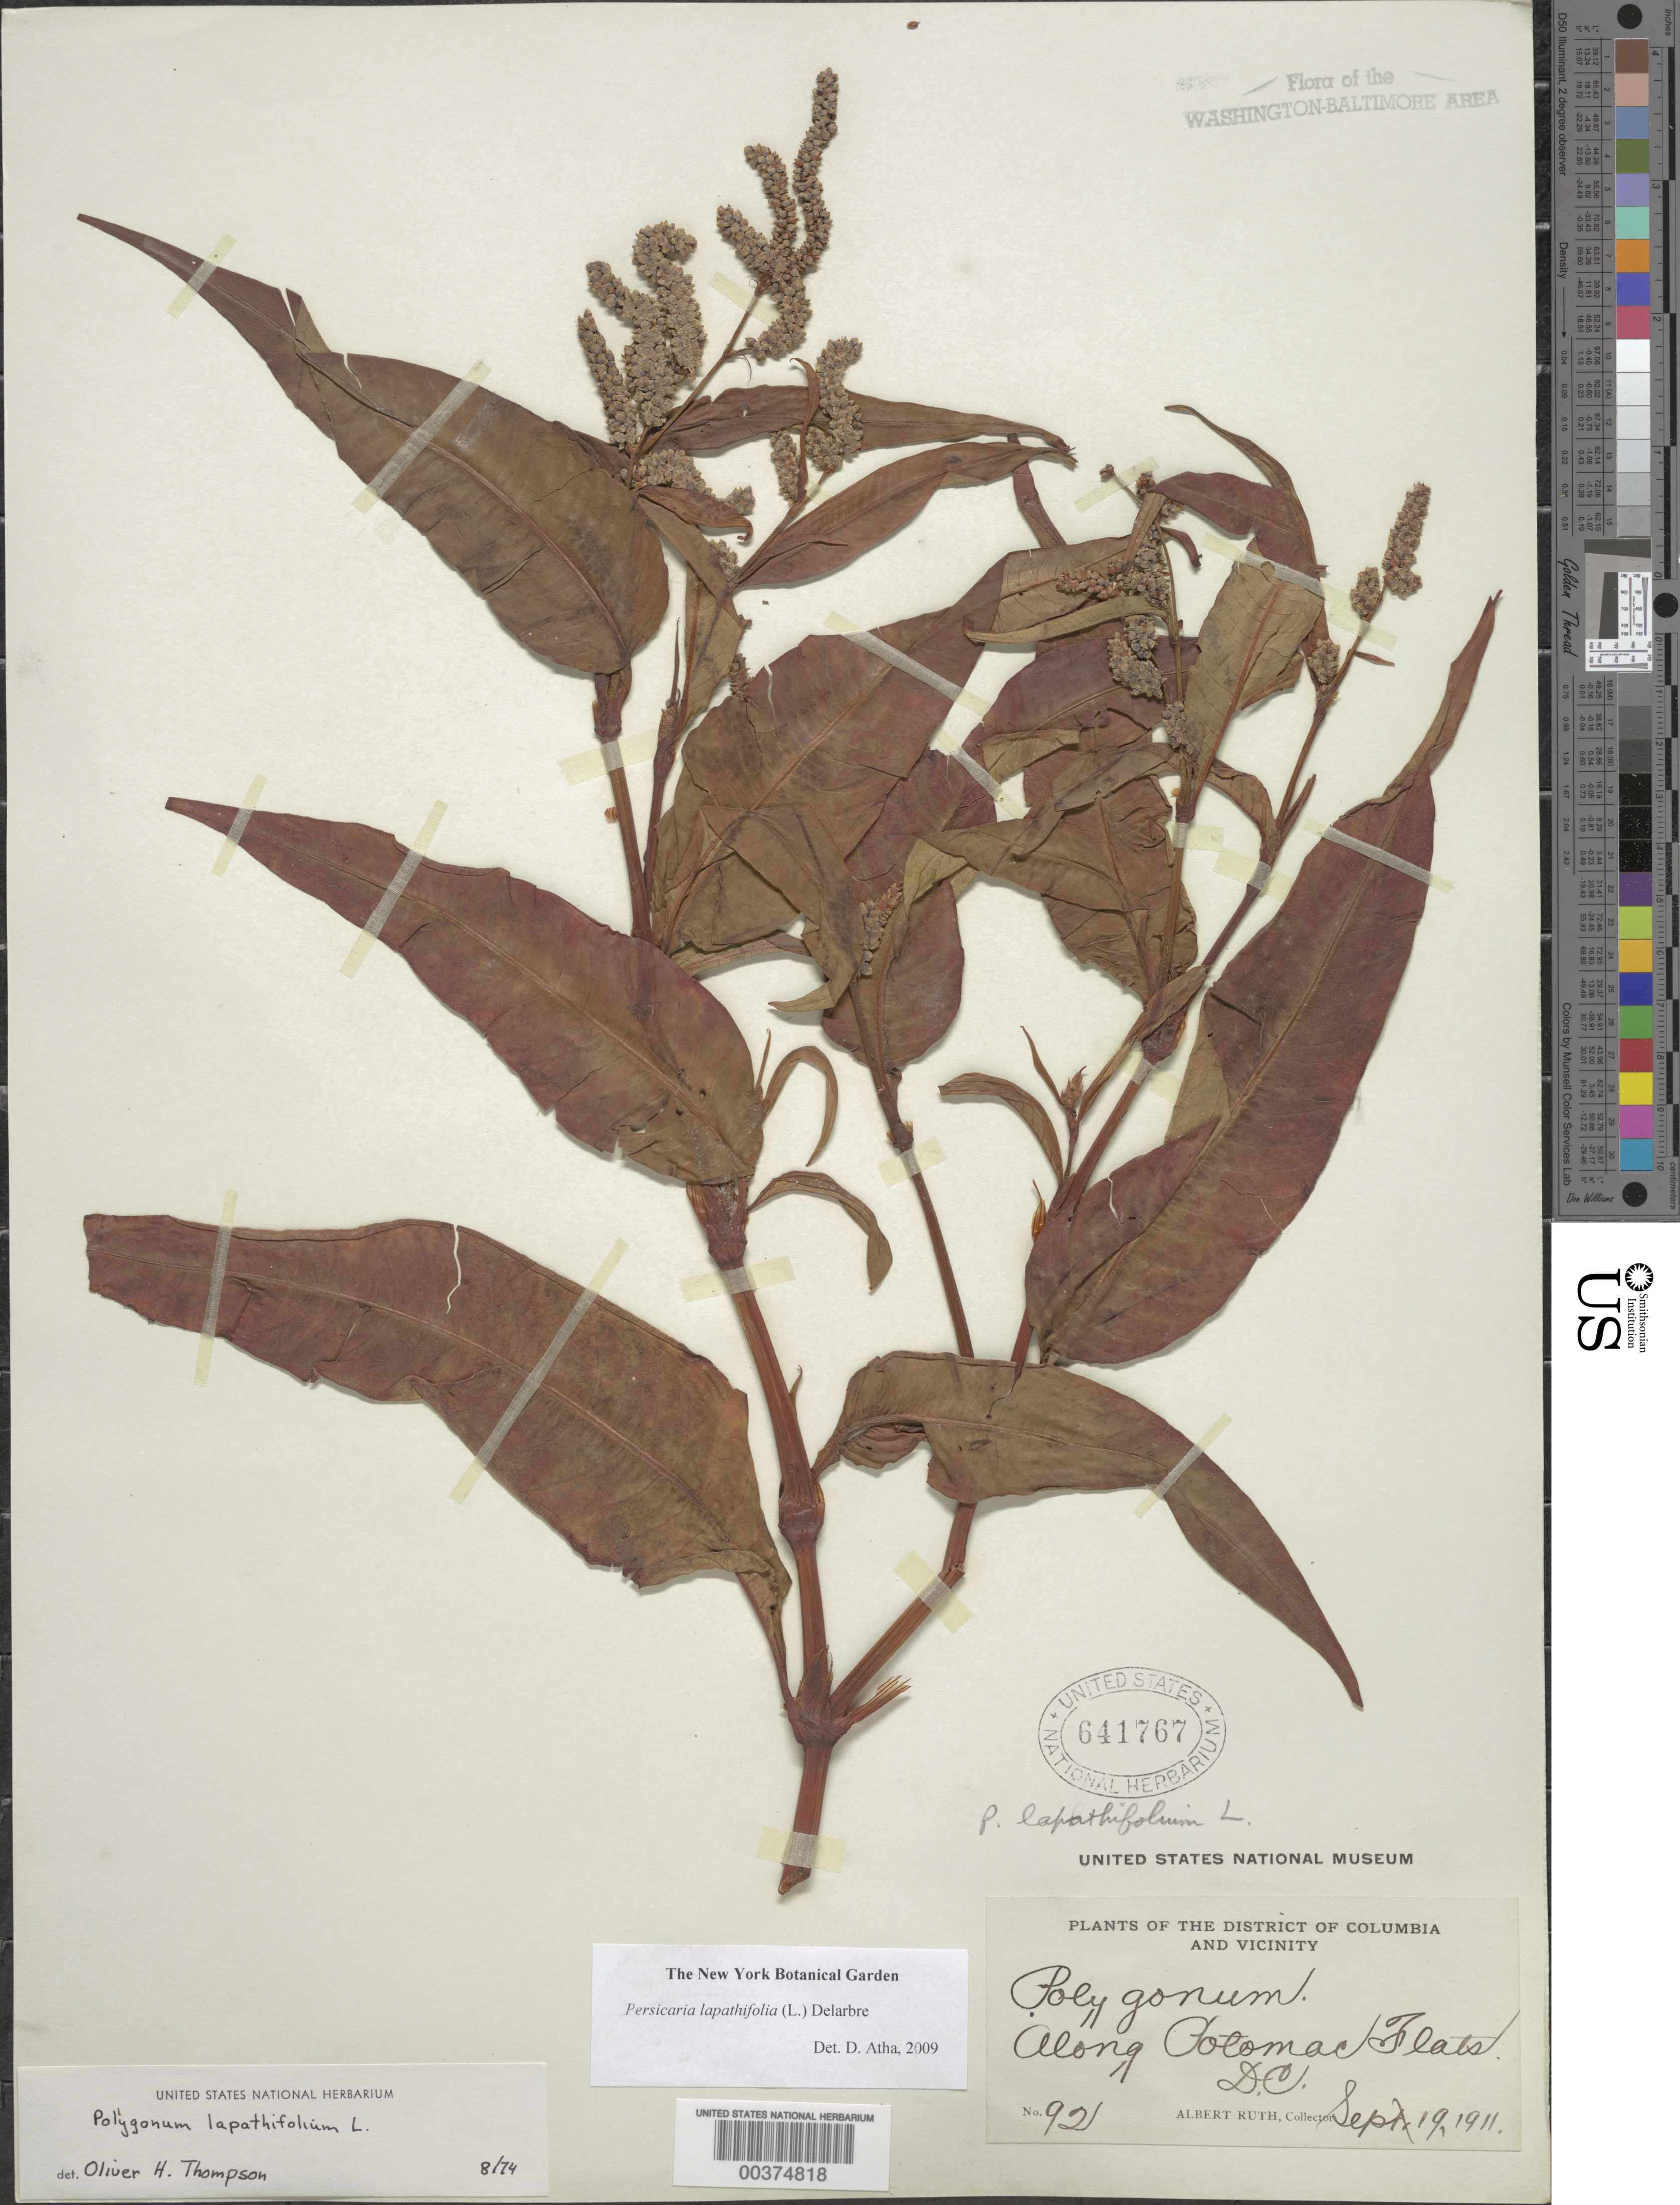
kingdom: Plantae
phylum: Tracheophyta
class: Magnoliopsida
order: Caryophyllales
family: Polygonaceae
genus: Persicaria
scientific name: Persicaria lapathifolia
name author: (L.) Delarbre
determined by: Atha, D. E.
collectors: A. Ruth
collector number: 921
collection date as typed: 19 Sep 1911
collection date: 1911-09-19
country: United States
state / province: District of Columbia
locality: Along Potomac Flats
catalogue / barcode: US 641767